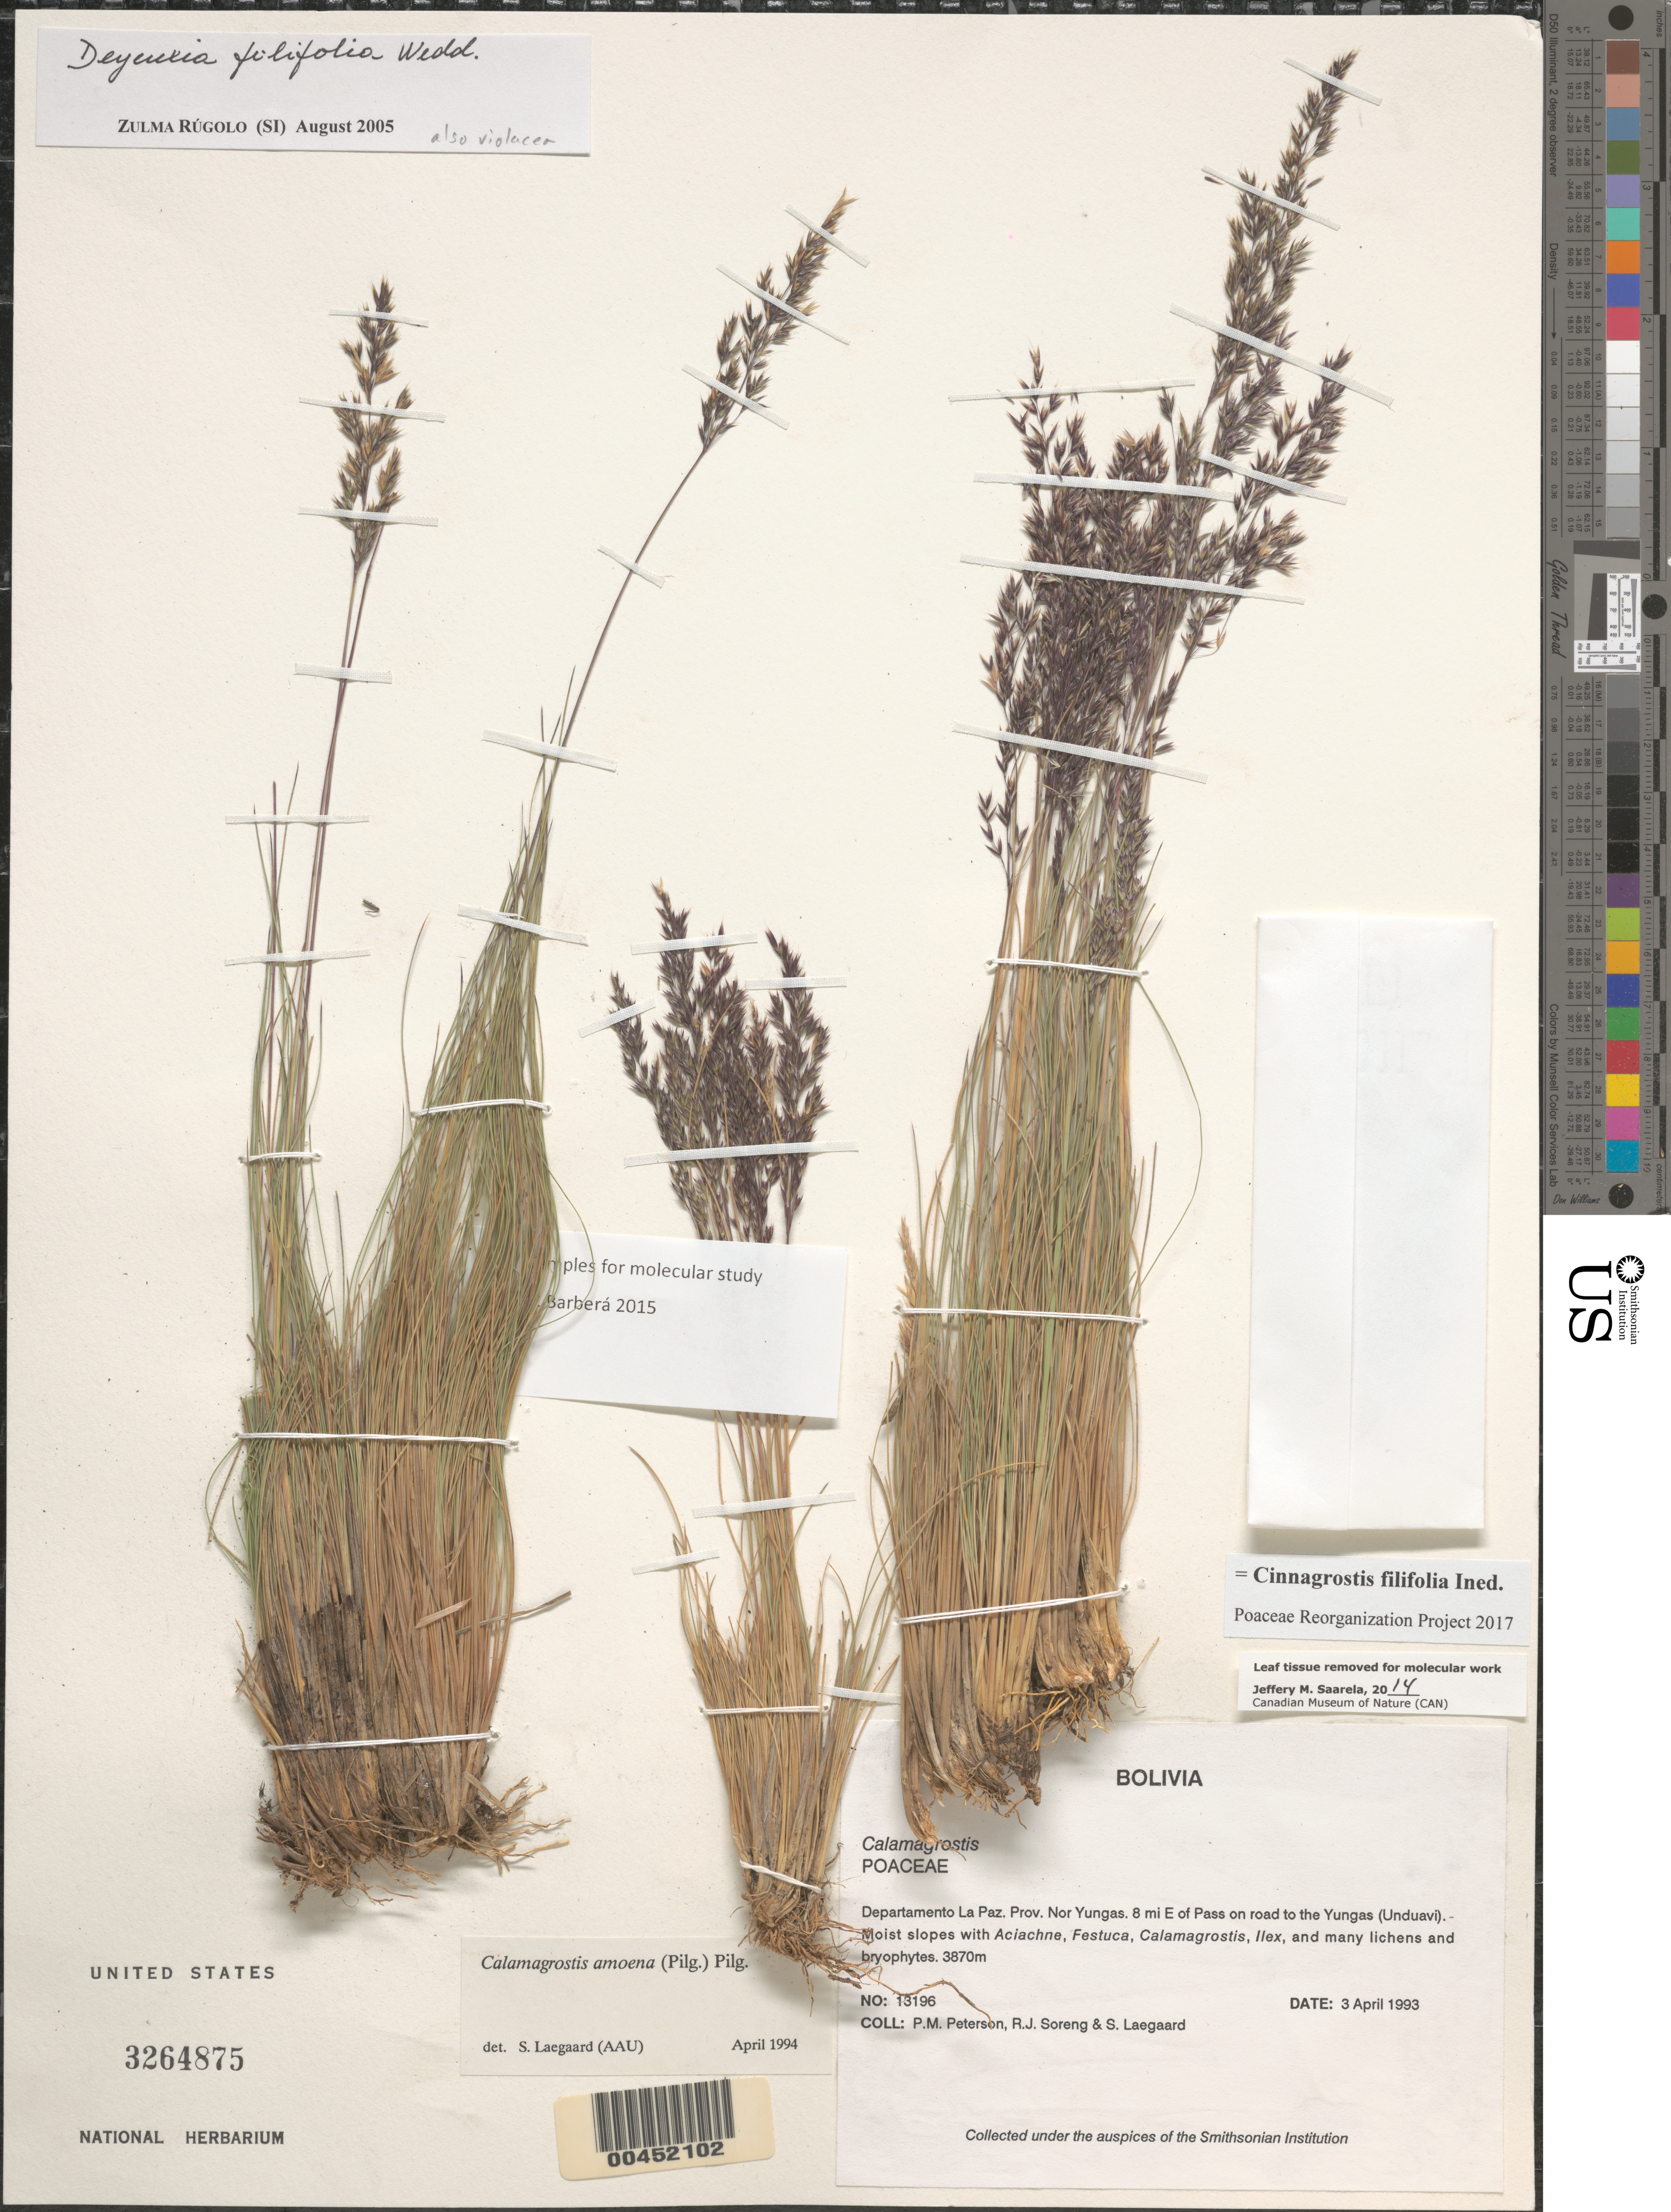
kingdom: Plantae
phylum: Tracheophyta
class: Liliopsida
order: Poales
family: Poaceae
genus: Cinnagrostis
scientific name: Cinnagrostis filifolia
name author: (Wedd.) P.M. Peterson et al.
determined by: Poaceae Reorganization Project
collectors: P. M. Peterson, R. J. Soreng & S. Lægaard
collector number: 13196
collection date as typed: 03 Apr 1993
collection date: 1993-04-03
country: Bolivia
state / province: La Paz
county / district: Nor Yungas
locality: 8 mi E of Pass on road to the Yungas (Unduavi).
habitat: Moist slopes with Aciachne, Festuca, Calamagrostis, Ilex, and many lichens and bryophytes.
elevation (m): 3870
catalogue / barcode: US 3264875